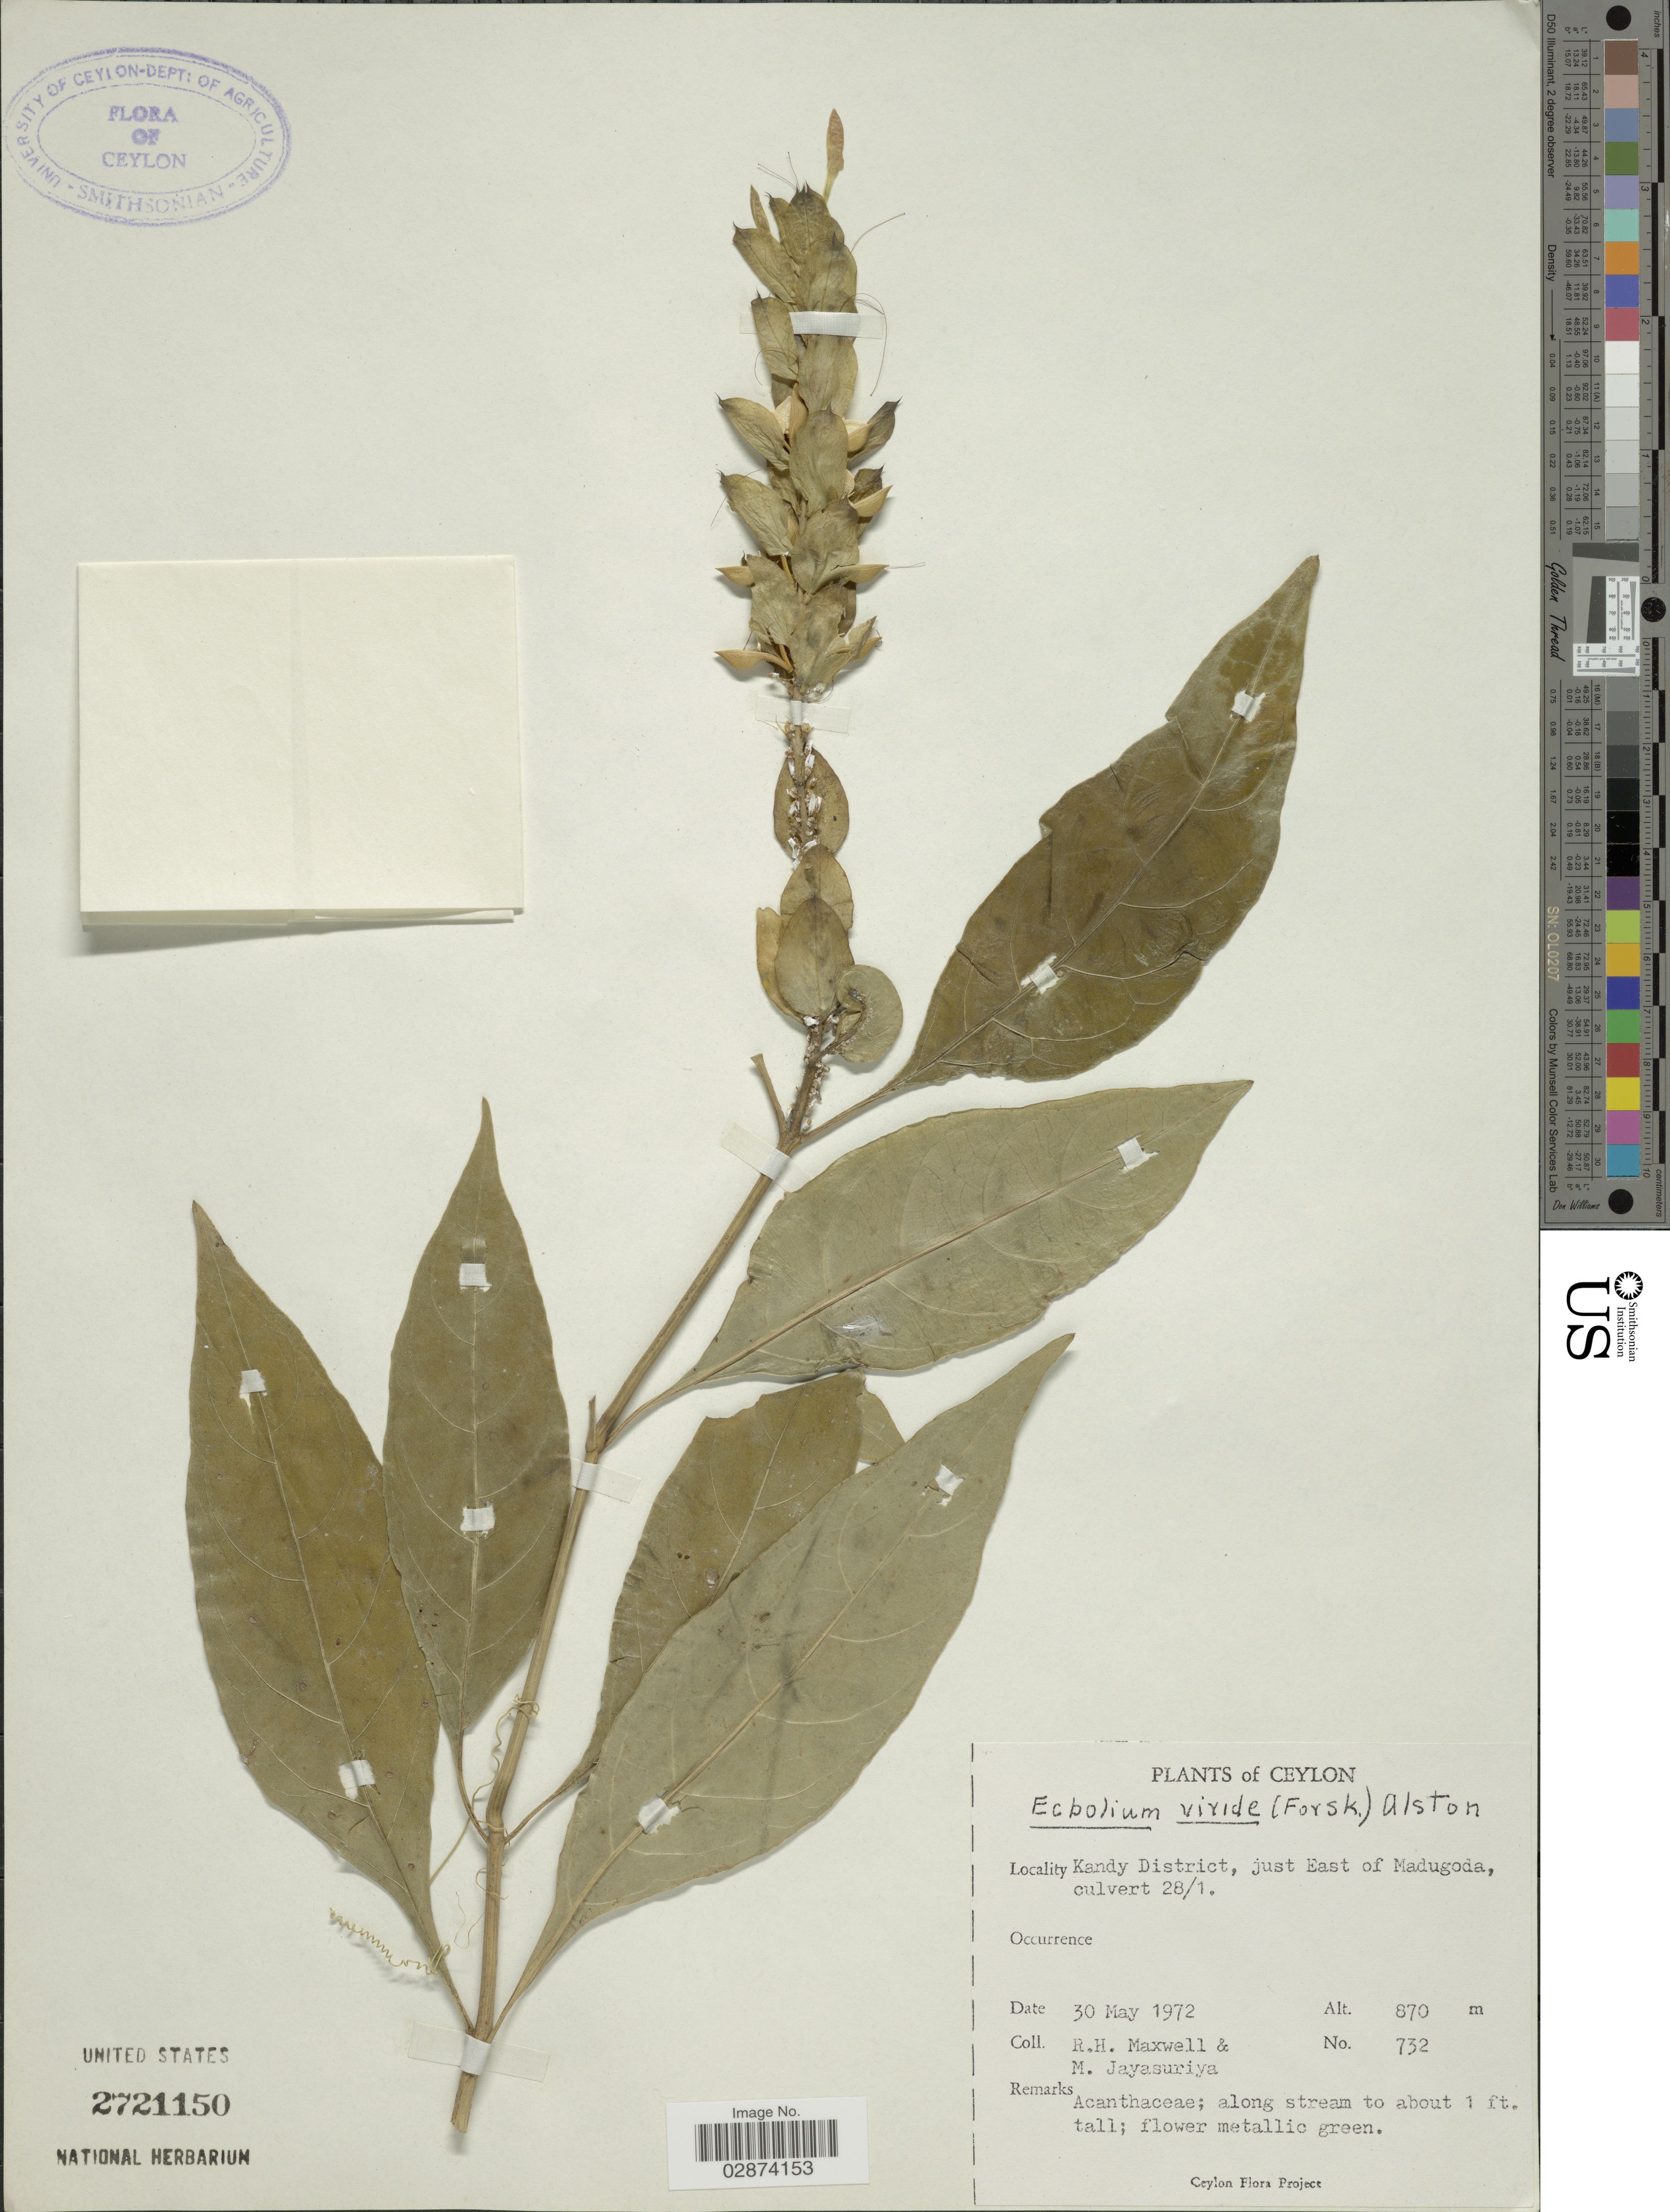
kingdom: Plantae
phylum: Tracheophyta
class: Magnoliopsida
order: Lamiales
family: Acanthaceae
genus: Ecbolium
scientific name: Ecbolium viride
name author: (Forssk.) Alston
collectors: R. Maxwell & M. Jayasuriya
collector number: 732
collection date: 1972-05-30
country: Sri Lanka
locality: Ceylon. Kandy District, just East of Madugoda, culvert 28/1.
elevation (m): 870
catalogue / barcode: US 2721150